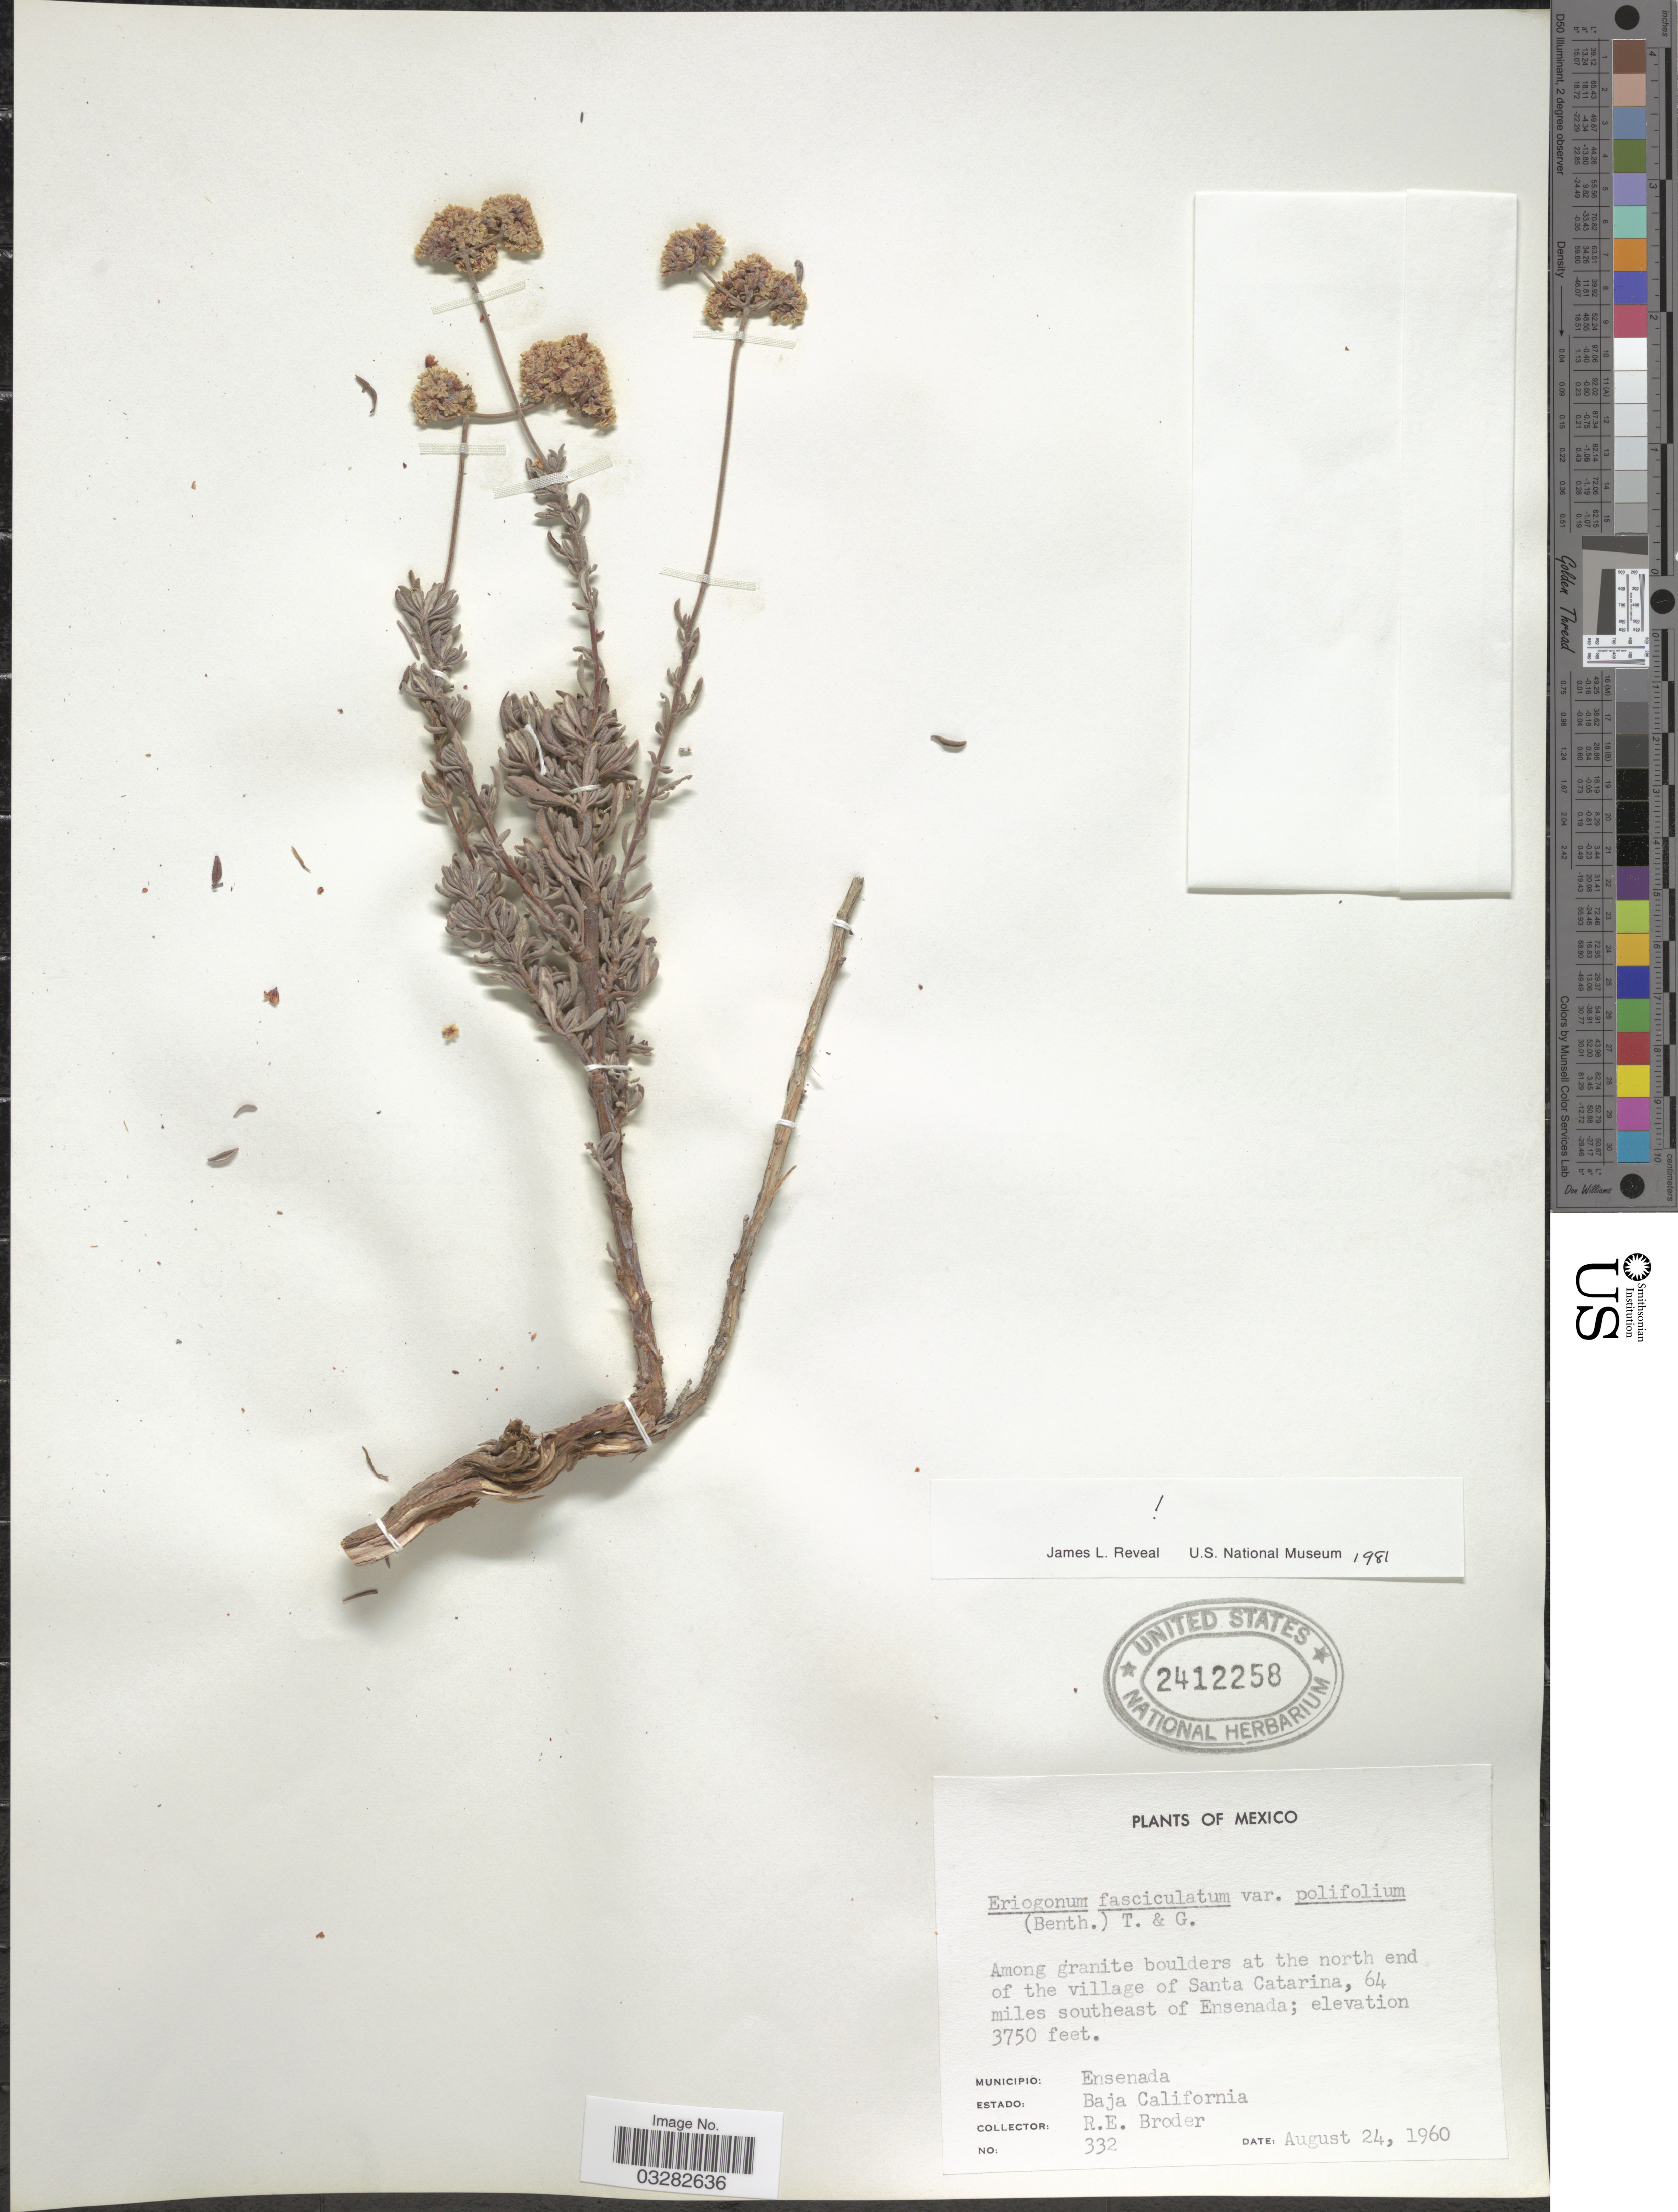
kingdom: Plantae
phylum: Tracheophyta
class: Magnoliopsida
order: Caryophyllales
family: Polygonaceae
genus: Eriogonum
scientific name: Eriogonum fasciculatum var. polifolium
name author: (Benth.) Torr. & A. Gray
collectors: R. Broder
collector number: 332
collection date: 1960-08-24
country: Mexico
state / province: Baja California Norte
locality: Among granite boulders at the north end of the village of Santa Catarina, 64 miles southeast of Ensenada. Municipio: Ensenada.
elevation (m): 1143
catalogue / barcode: US 2412258